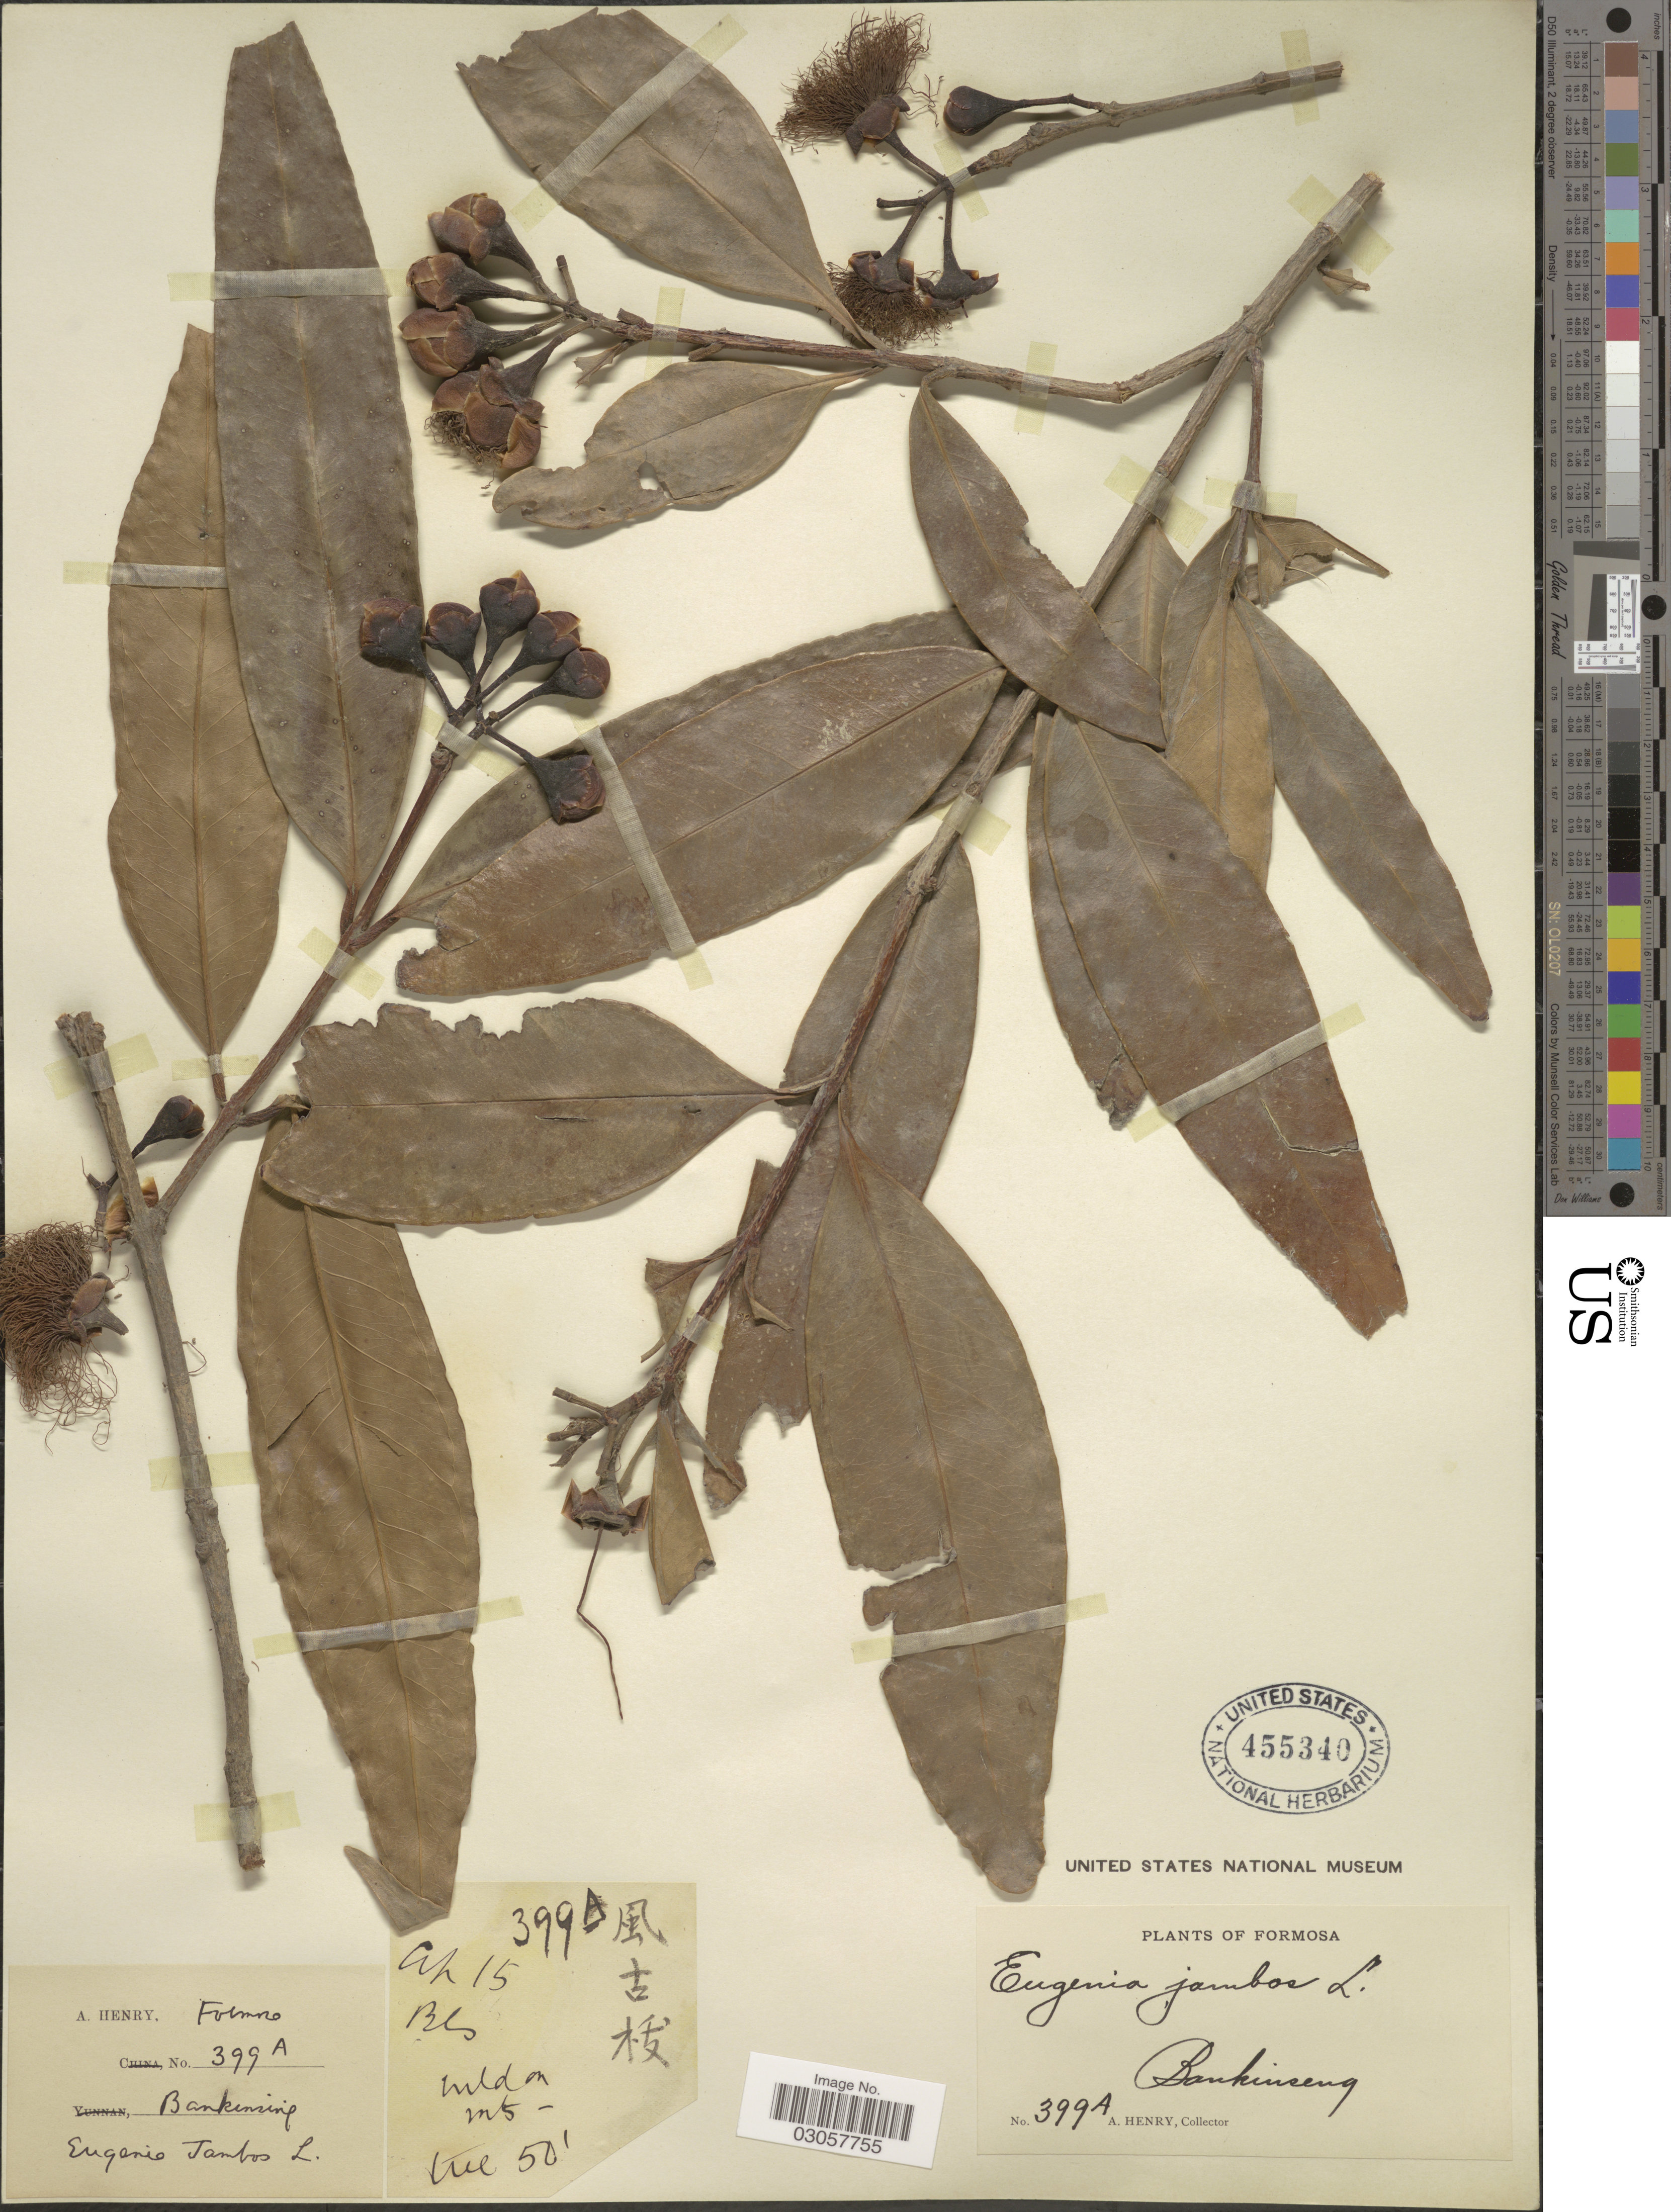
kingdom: Plantae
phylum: Tracheophyta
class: Magnoliopsida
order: Myrtales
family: Myrtaceae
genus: Syzygium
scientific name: Syzygium jambos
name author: (L.) Alston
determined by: Strong, Mark T., (BOT), Smithsonian Institution - National Museum of Natural History (UNITED STATES)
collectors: A. Henry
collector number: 399 A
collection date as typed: Transcribed d/m/y: /4/15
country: Taiwan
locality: Formosa. Bankinsing.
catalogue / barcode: US 455340